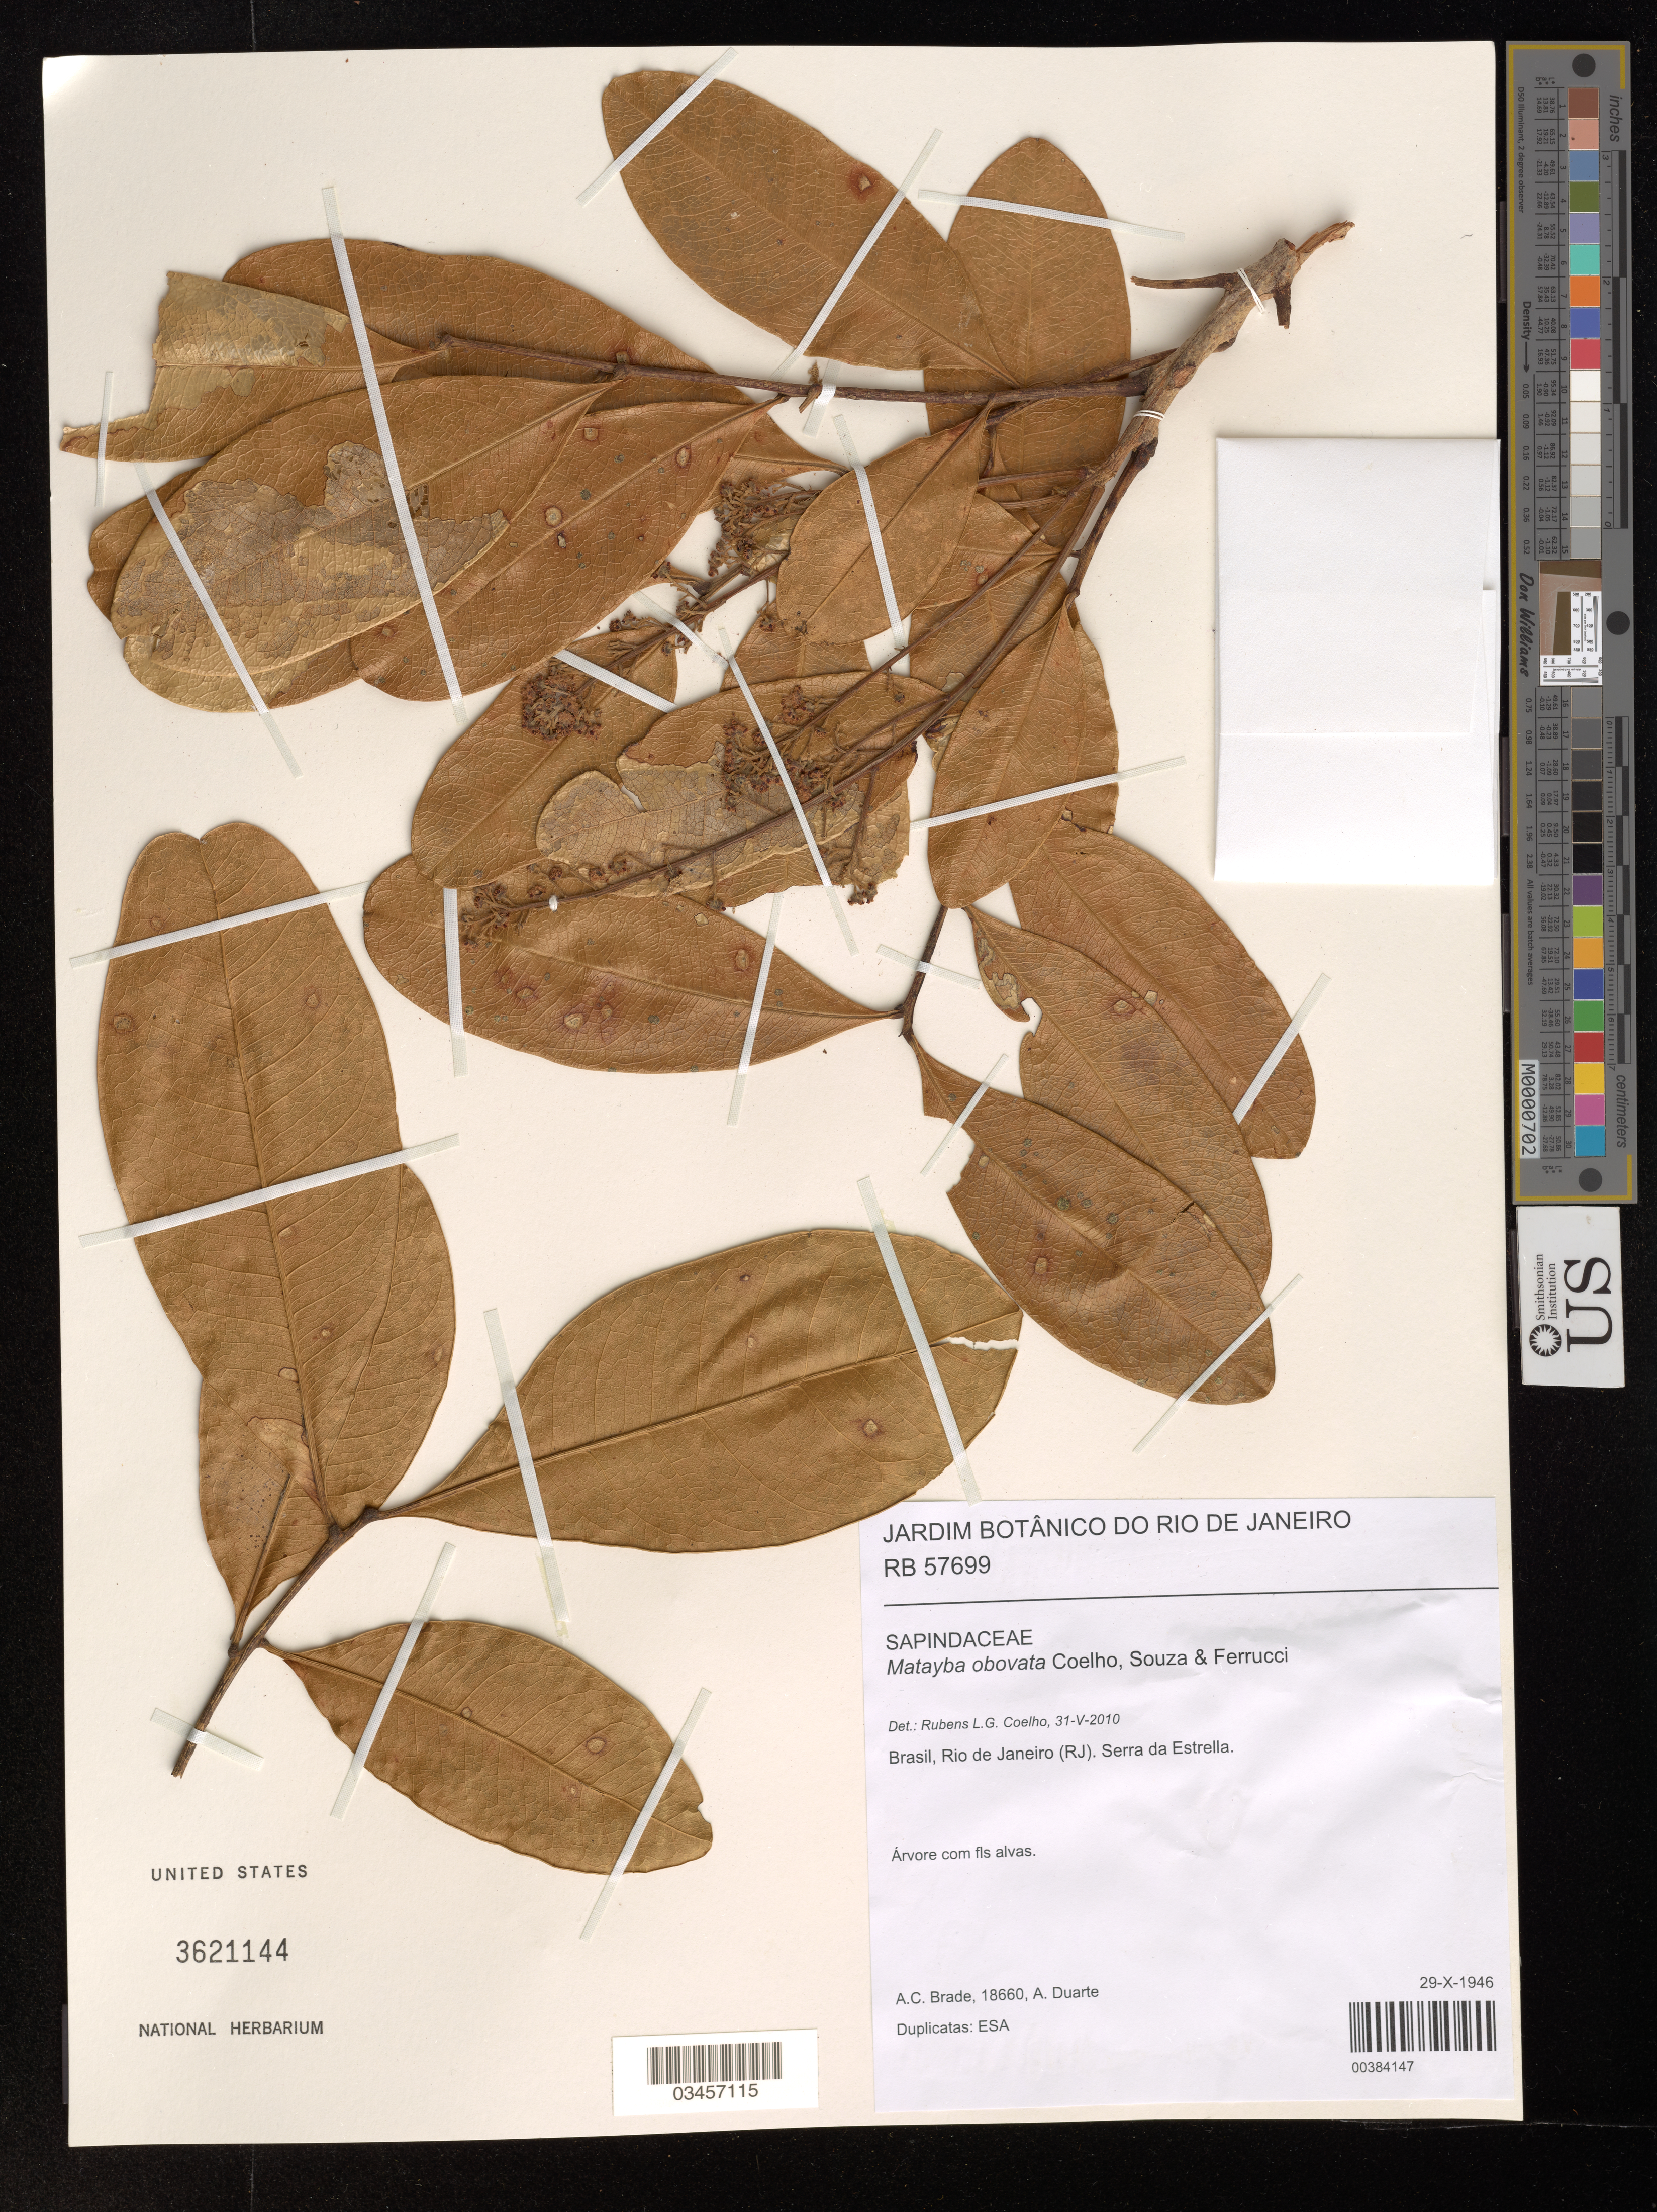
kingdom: Plantae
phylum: Tracheophyta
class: Magnoliopsida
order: Sapindales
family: Sapindaceae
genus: Matayba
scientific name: Matayba obovata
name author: R.L.G. Coelho et al.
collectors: A. C. Brade & A. P. Duarte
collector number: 18660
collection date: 1946-10-29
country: Brazil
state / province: Rio de Janeiro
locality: Serra da Estrella.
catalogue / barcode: US 3621144